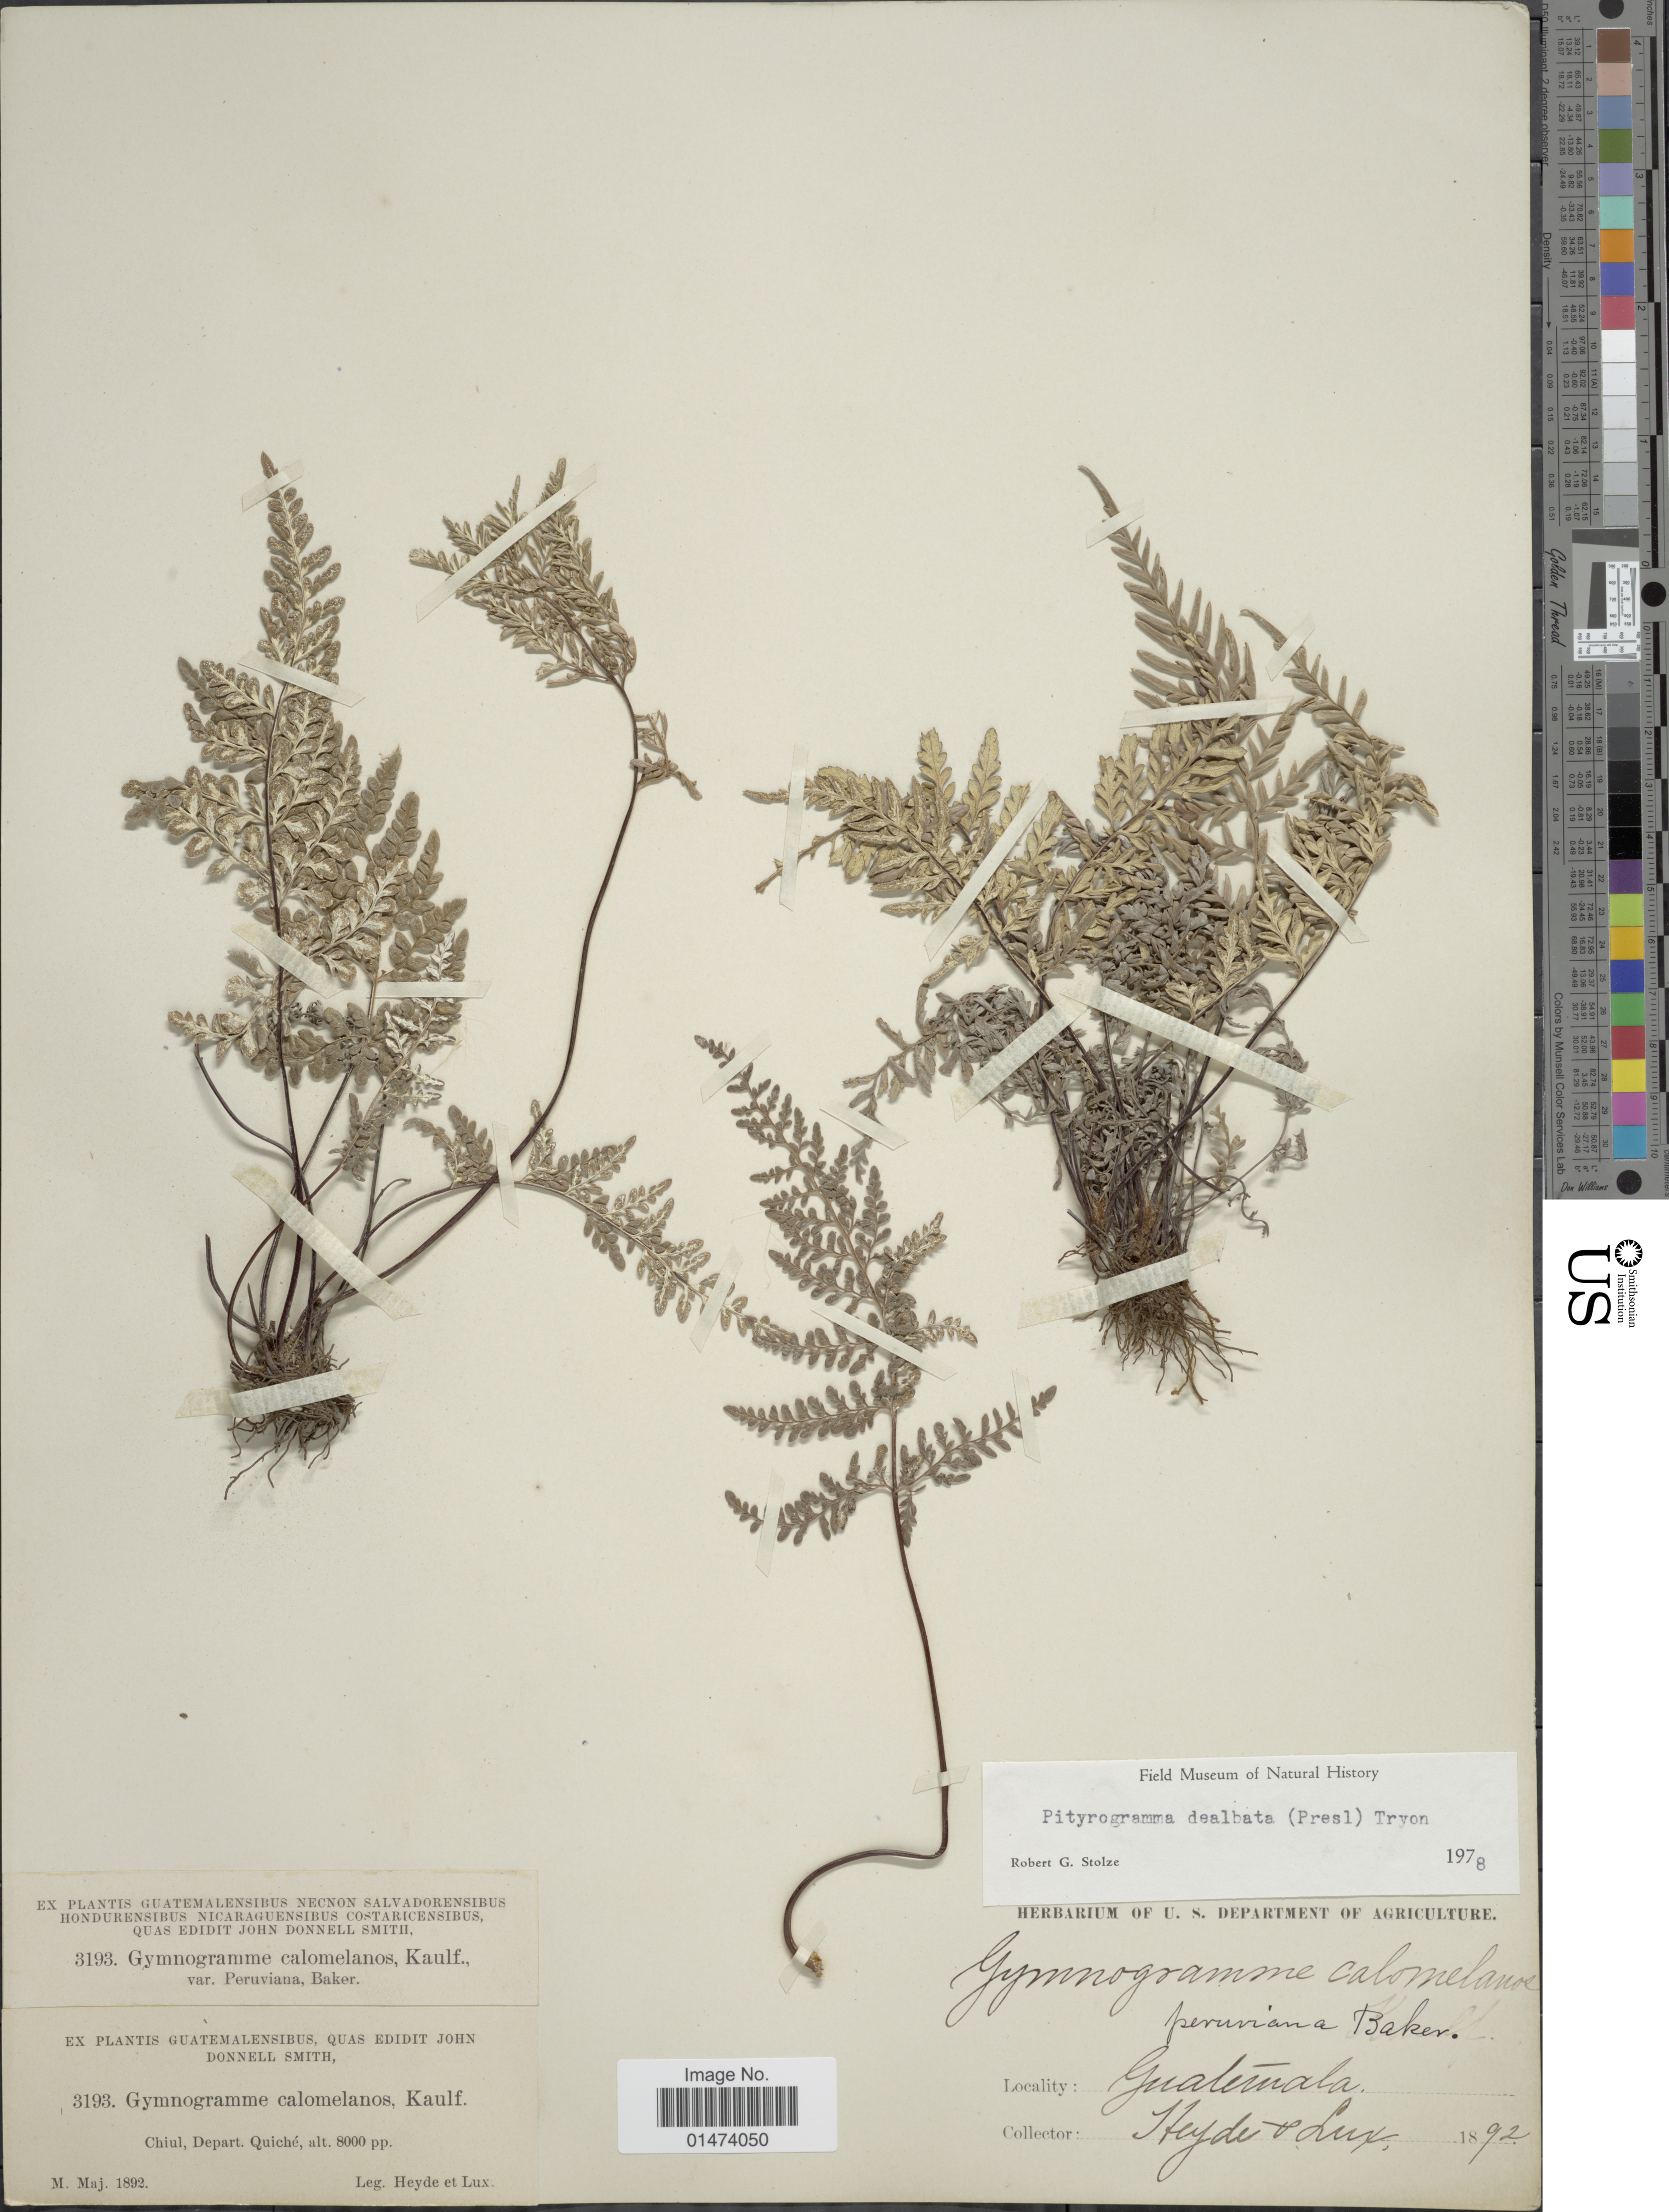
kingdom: Plantae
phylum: Tracheophyta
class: Polypodiopsida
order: Polypodiales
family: Pteridaceae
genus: Pityrogramma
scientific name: Pityrogramma dealbata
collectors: Heyde & Lux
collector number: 3193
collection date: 1892-05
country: Guatemala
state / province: El Quiché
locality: Chiul, Depart. Quiche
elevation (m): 2438